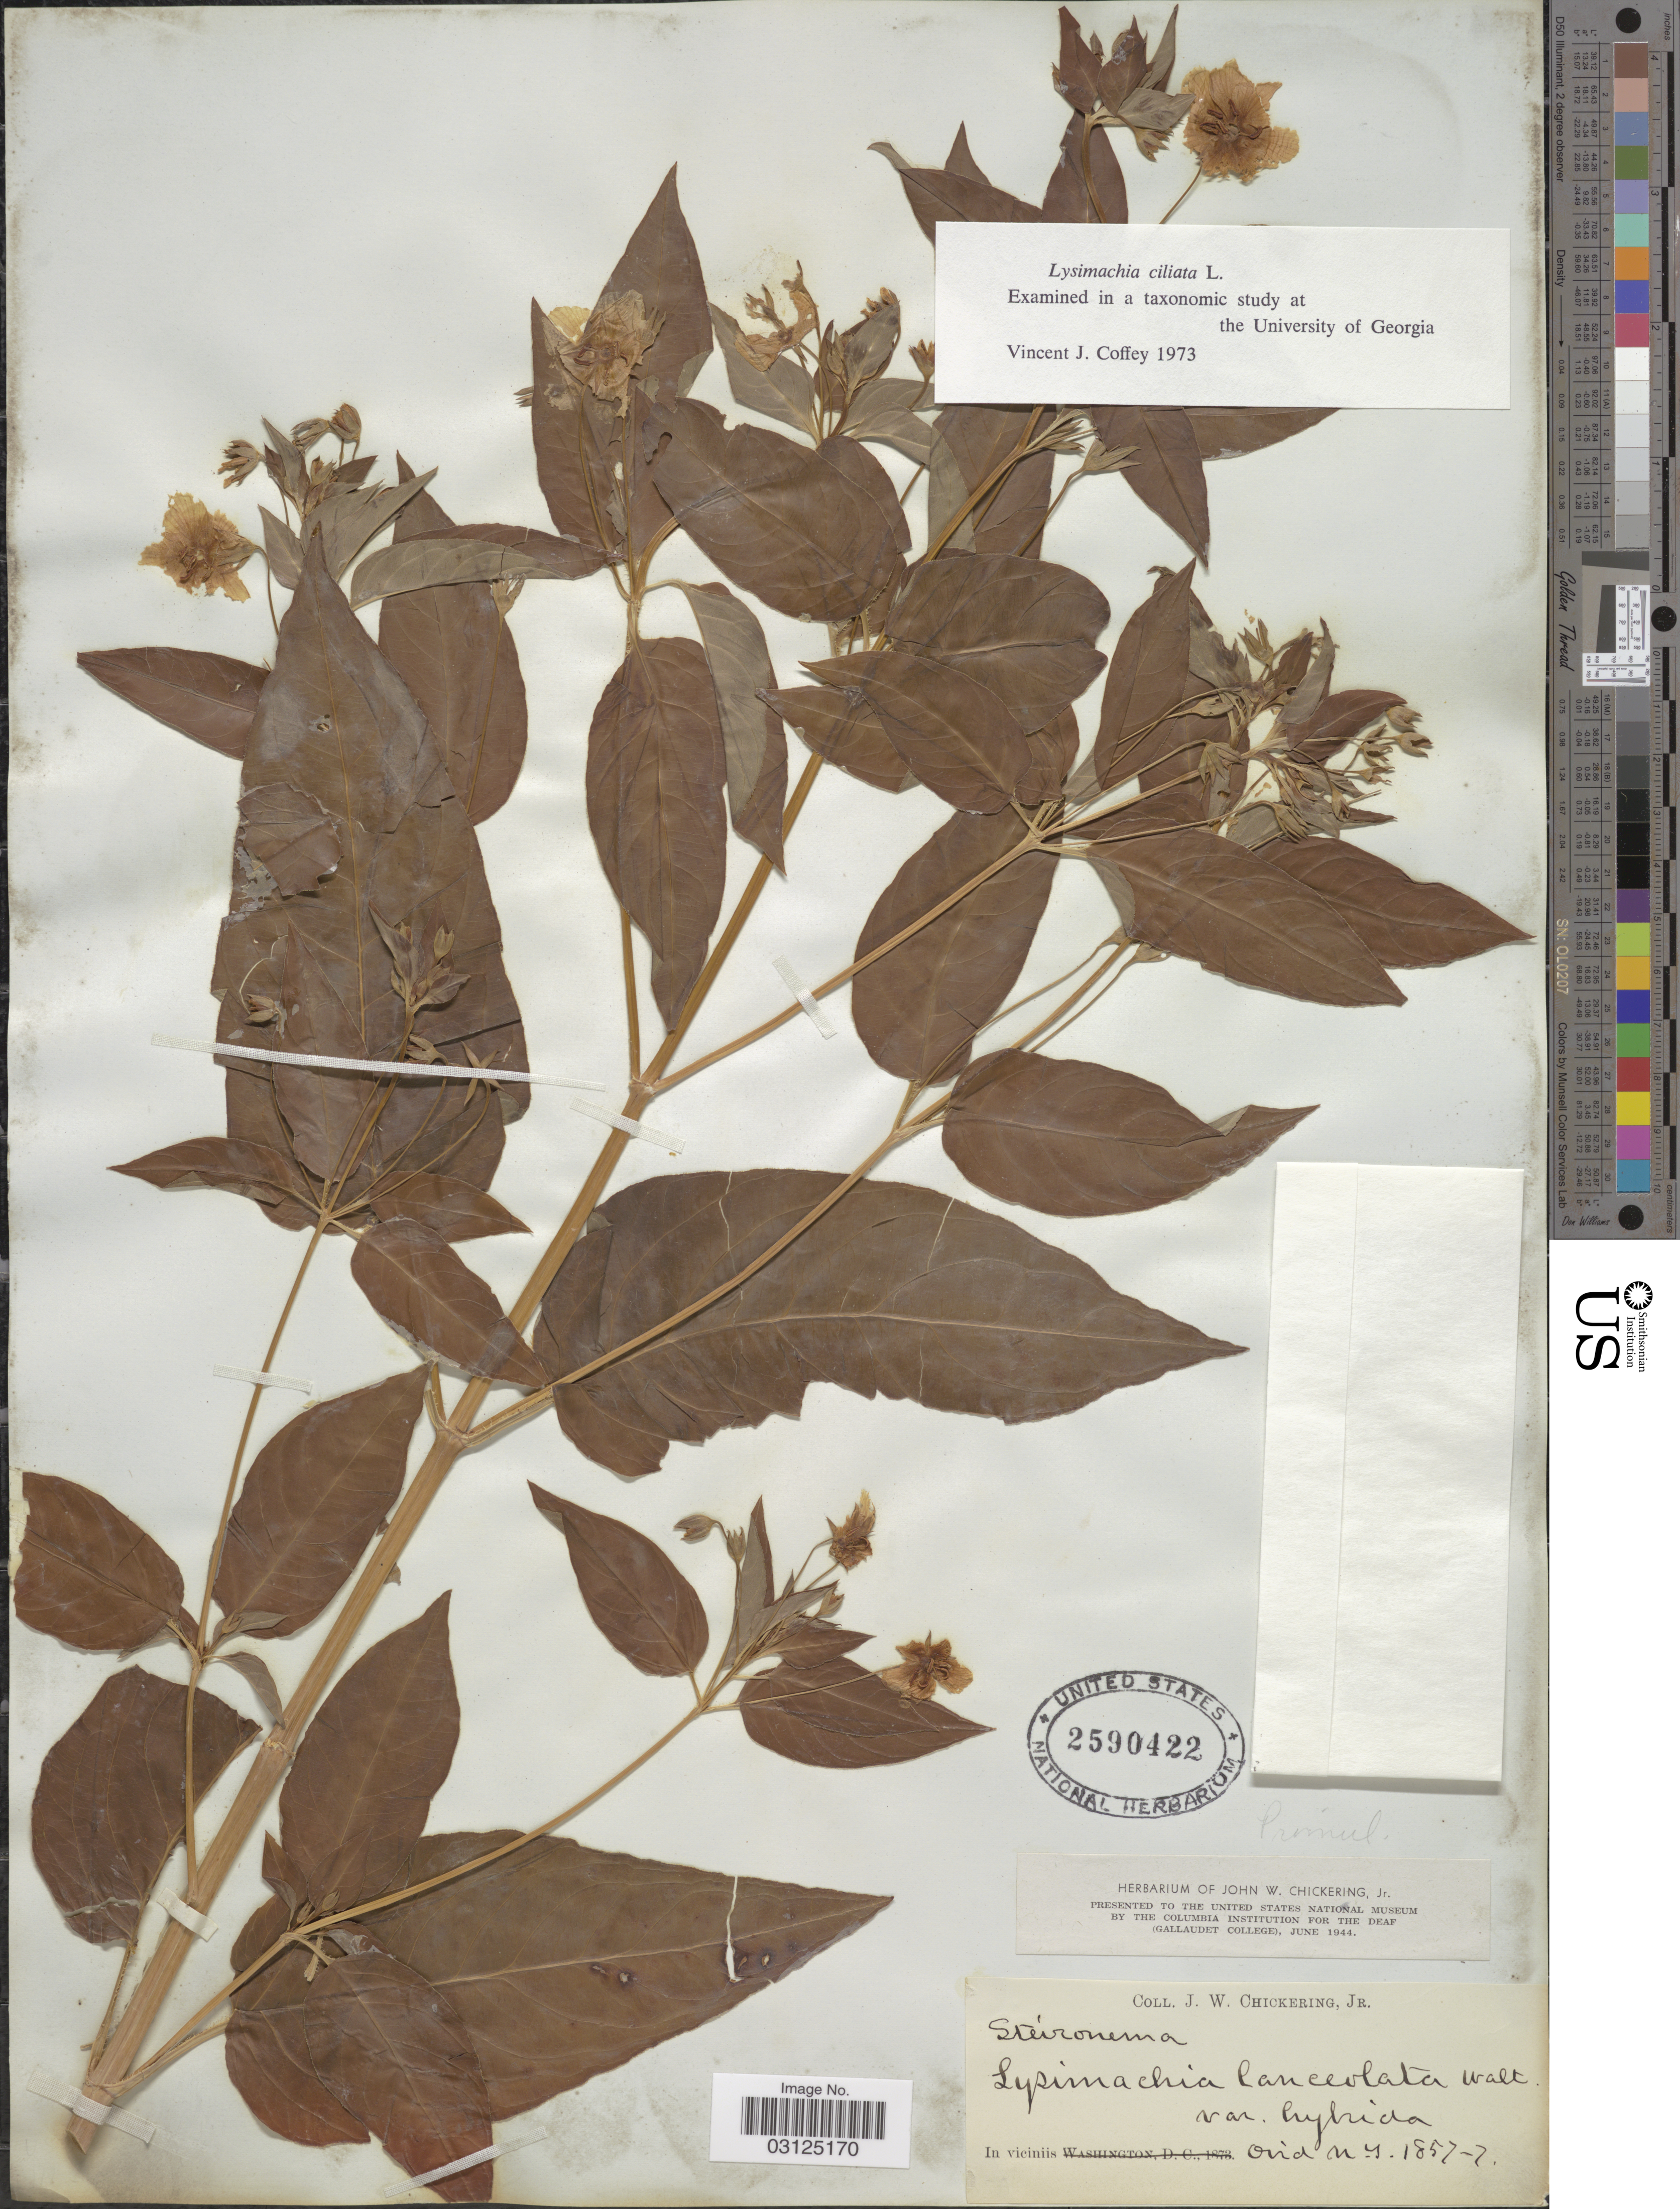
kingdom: Plantae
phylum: Tracheophyta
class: Magnoliopsida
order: Ericales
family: Primulaceae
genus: Lysimachia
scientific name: Lysimachia ciliata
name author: L.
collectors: J. W. Chickering Jr.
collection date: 1857/1877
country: United States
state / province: New York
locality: In viciniis Ovid.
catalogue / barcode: US 2590422